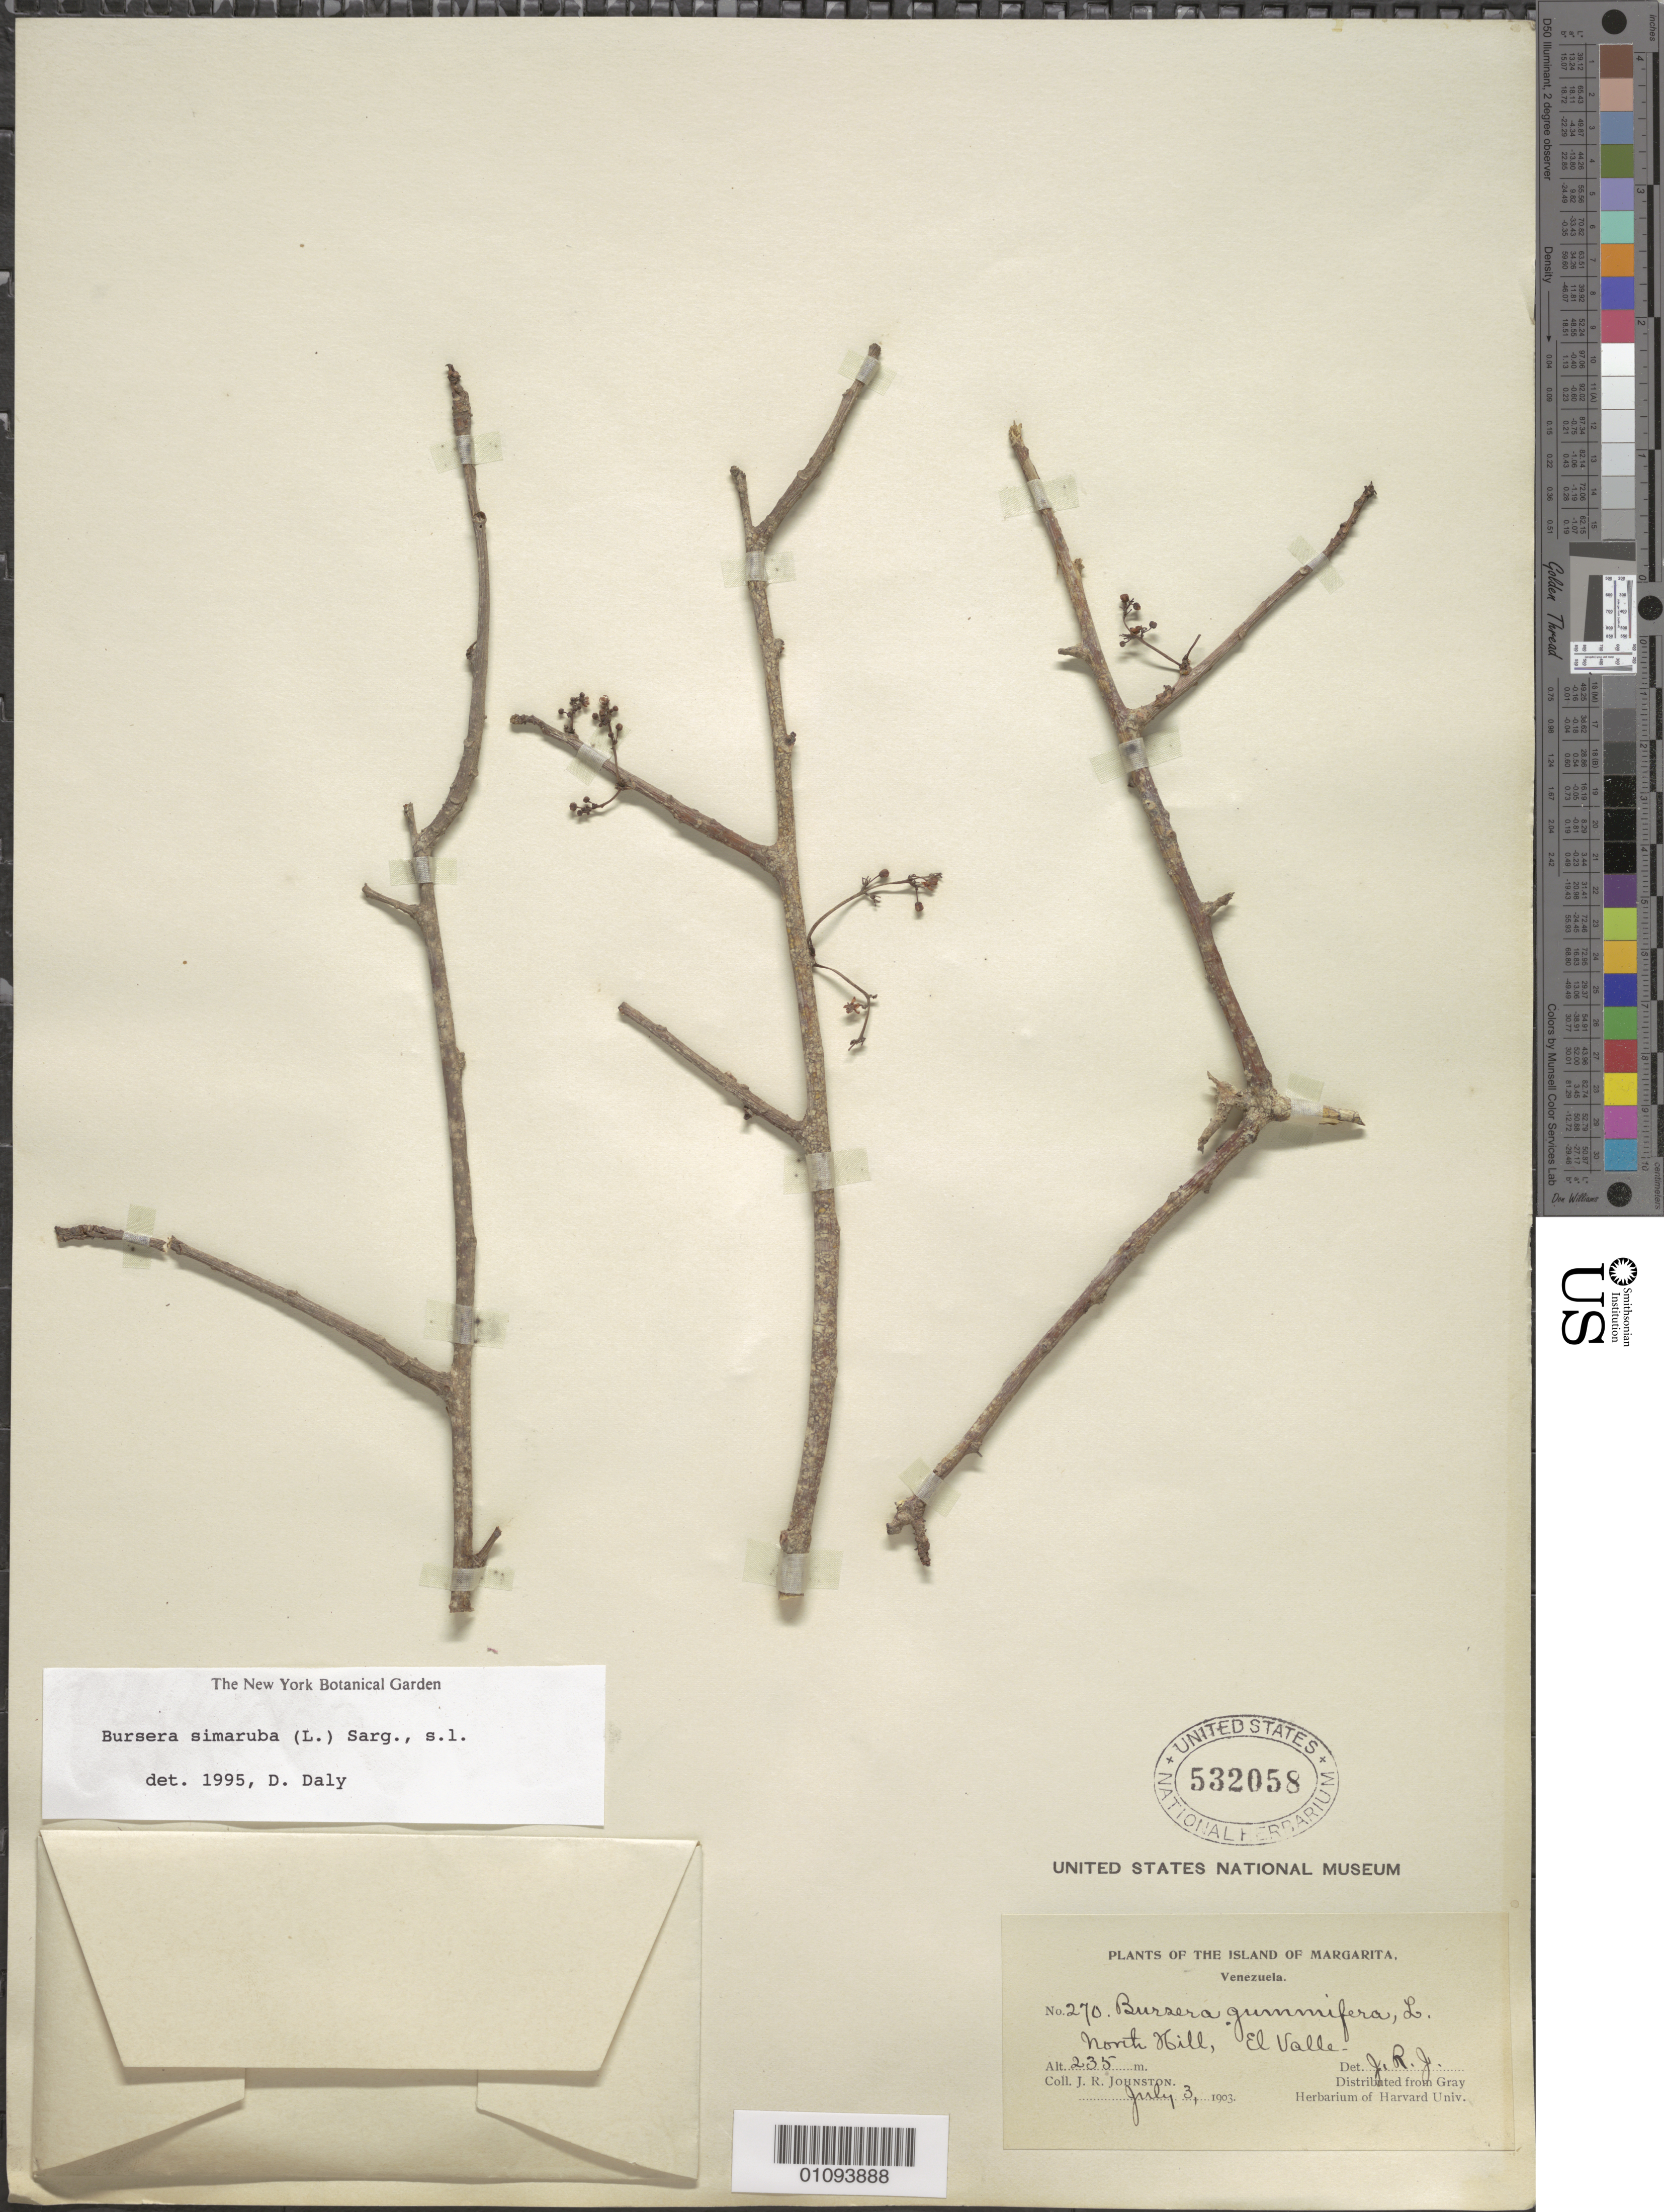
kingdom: Plantae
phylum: Tracheophyta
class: Magnoliopsida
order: Sapindales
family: Burseraceae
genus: Bursera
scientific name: Bursera simaruba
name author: (L.) Sarg.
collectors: J. Johnston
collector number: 270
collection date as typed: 03 Jul 1903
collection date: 1903-07-03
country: Venezuela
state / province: Nueva Esparta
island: Margarita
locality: N Hill, El Valle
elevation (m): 235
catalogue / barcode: US 532058